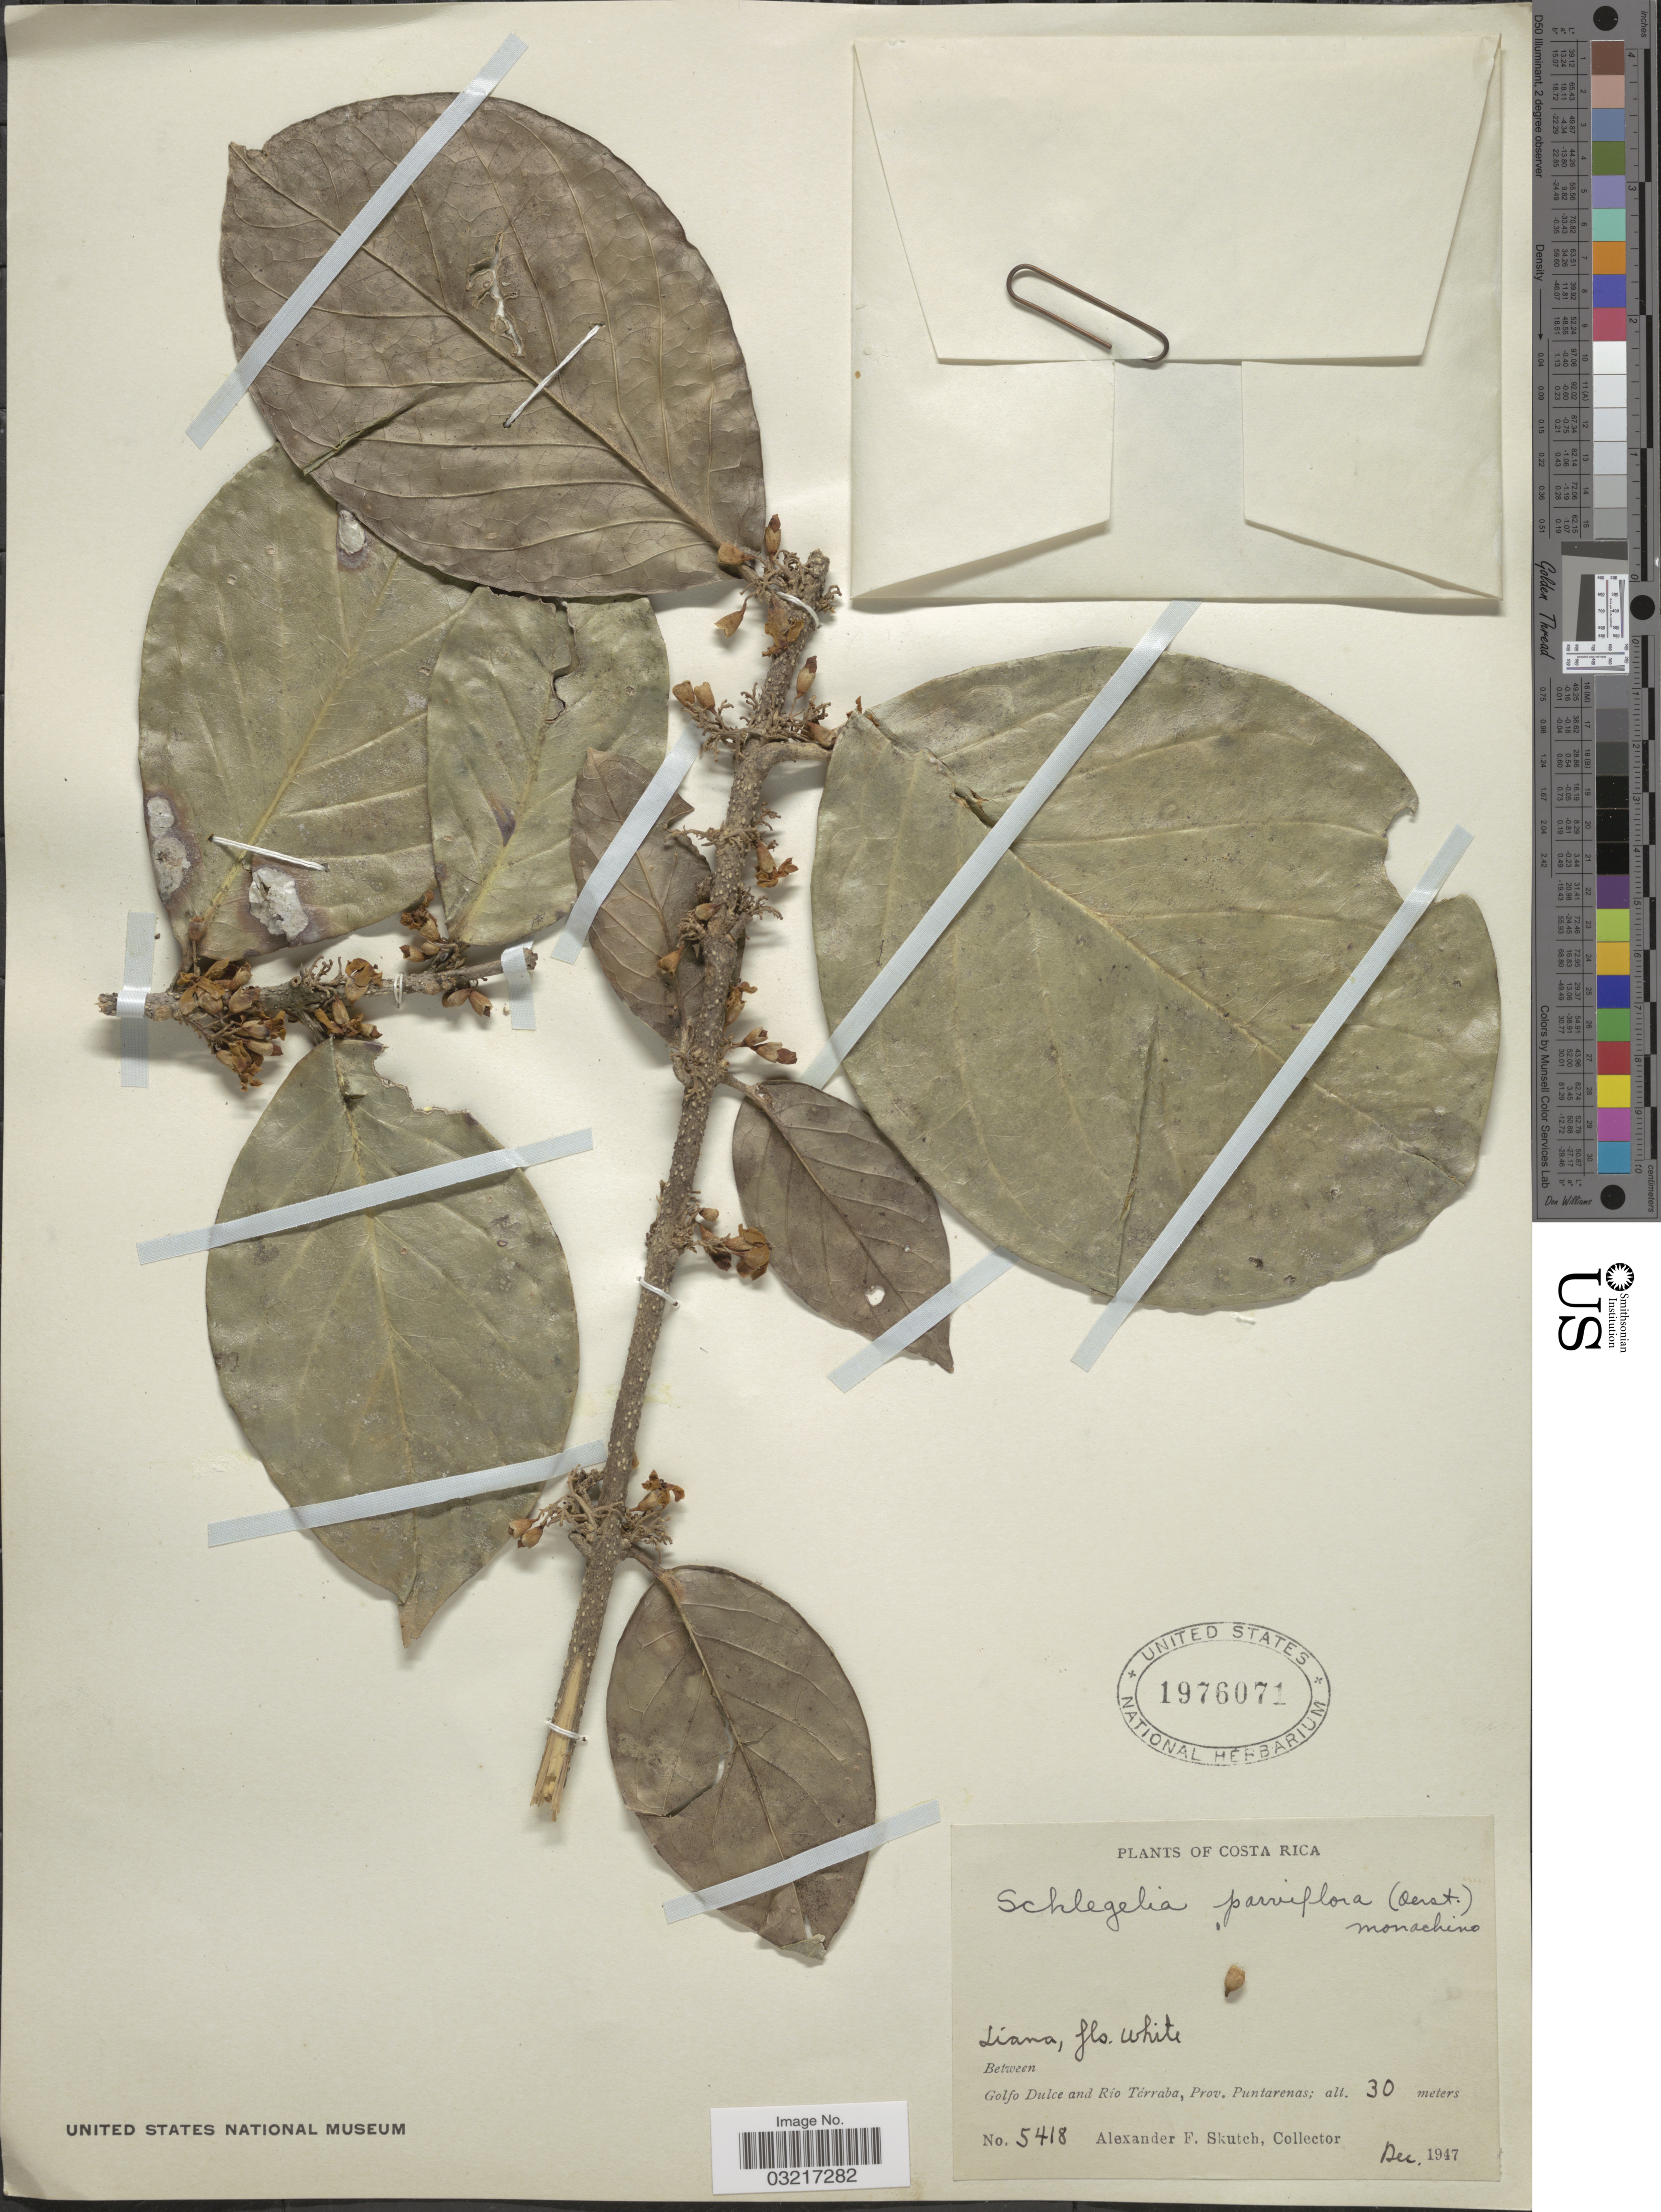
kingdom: Plantae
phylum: Tracheophyta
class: Magnoliopsida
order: Lamiales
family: Schlegeliaceae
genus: Schlegelia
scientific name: Schlegelia parviflora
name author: (Oerst.) Monach.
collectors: A. F. Skutch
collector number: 5418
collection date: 1947-12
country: Costa Rica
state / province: Puntarenas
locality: Between Golfo Dulce and Río Térraba.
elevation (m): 30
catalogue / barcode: US 1976071